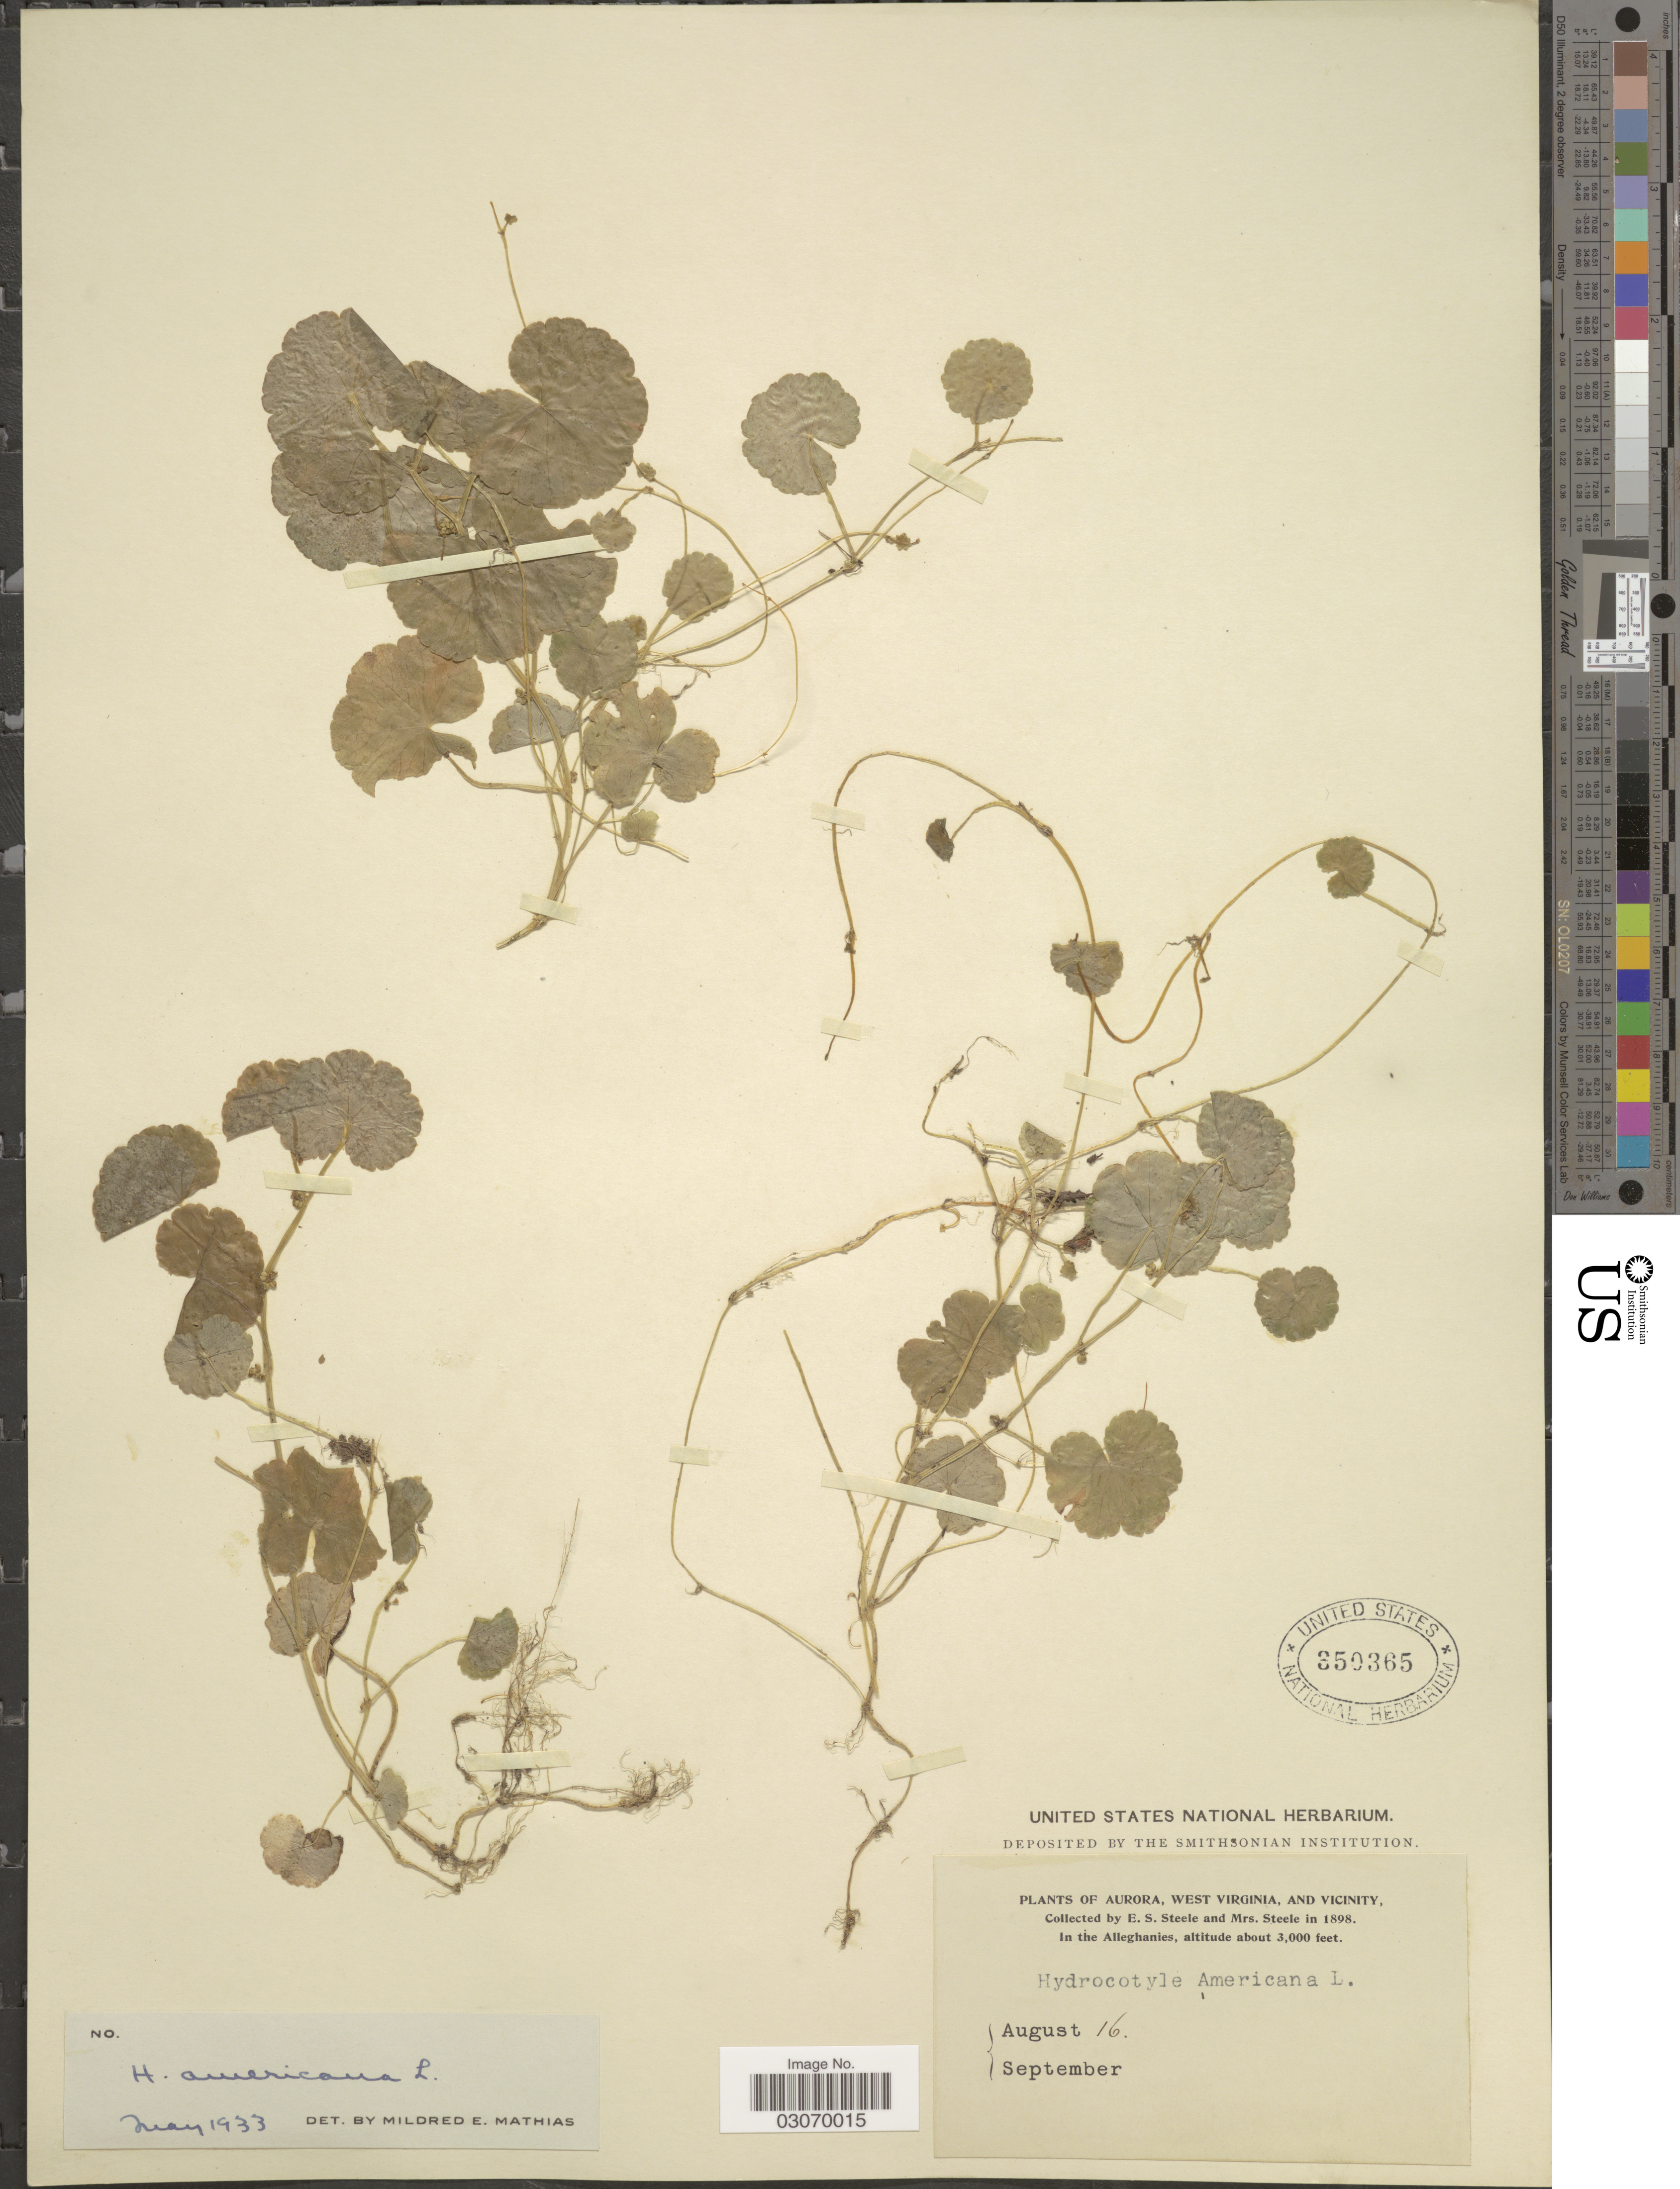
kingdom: Plantae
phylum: Tracheophyta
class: Magnoliopsida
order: Apiales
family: Araliaceae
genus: Hydrocotyle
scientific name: Hydrocotyle americana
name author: L.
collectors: E. Steele & Mrs. E. S. Steele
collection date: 1898-08-16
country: United States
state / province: West Virginia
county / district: Preston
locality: Aurora, West Virginia, and Vicinity. In the Alleghanies.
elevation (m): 914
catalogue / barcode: US 350365